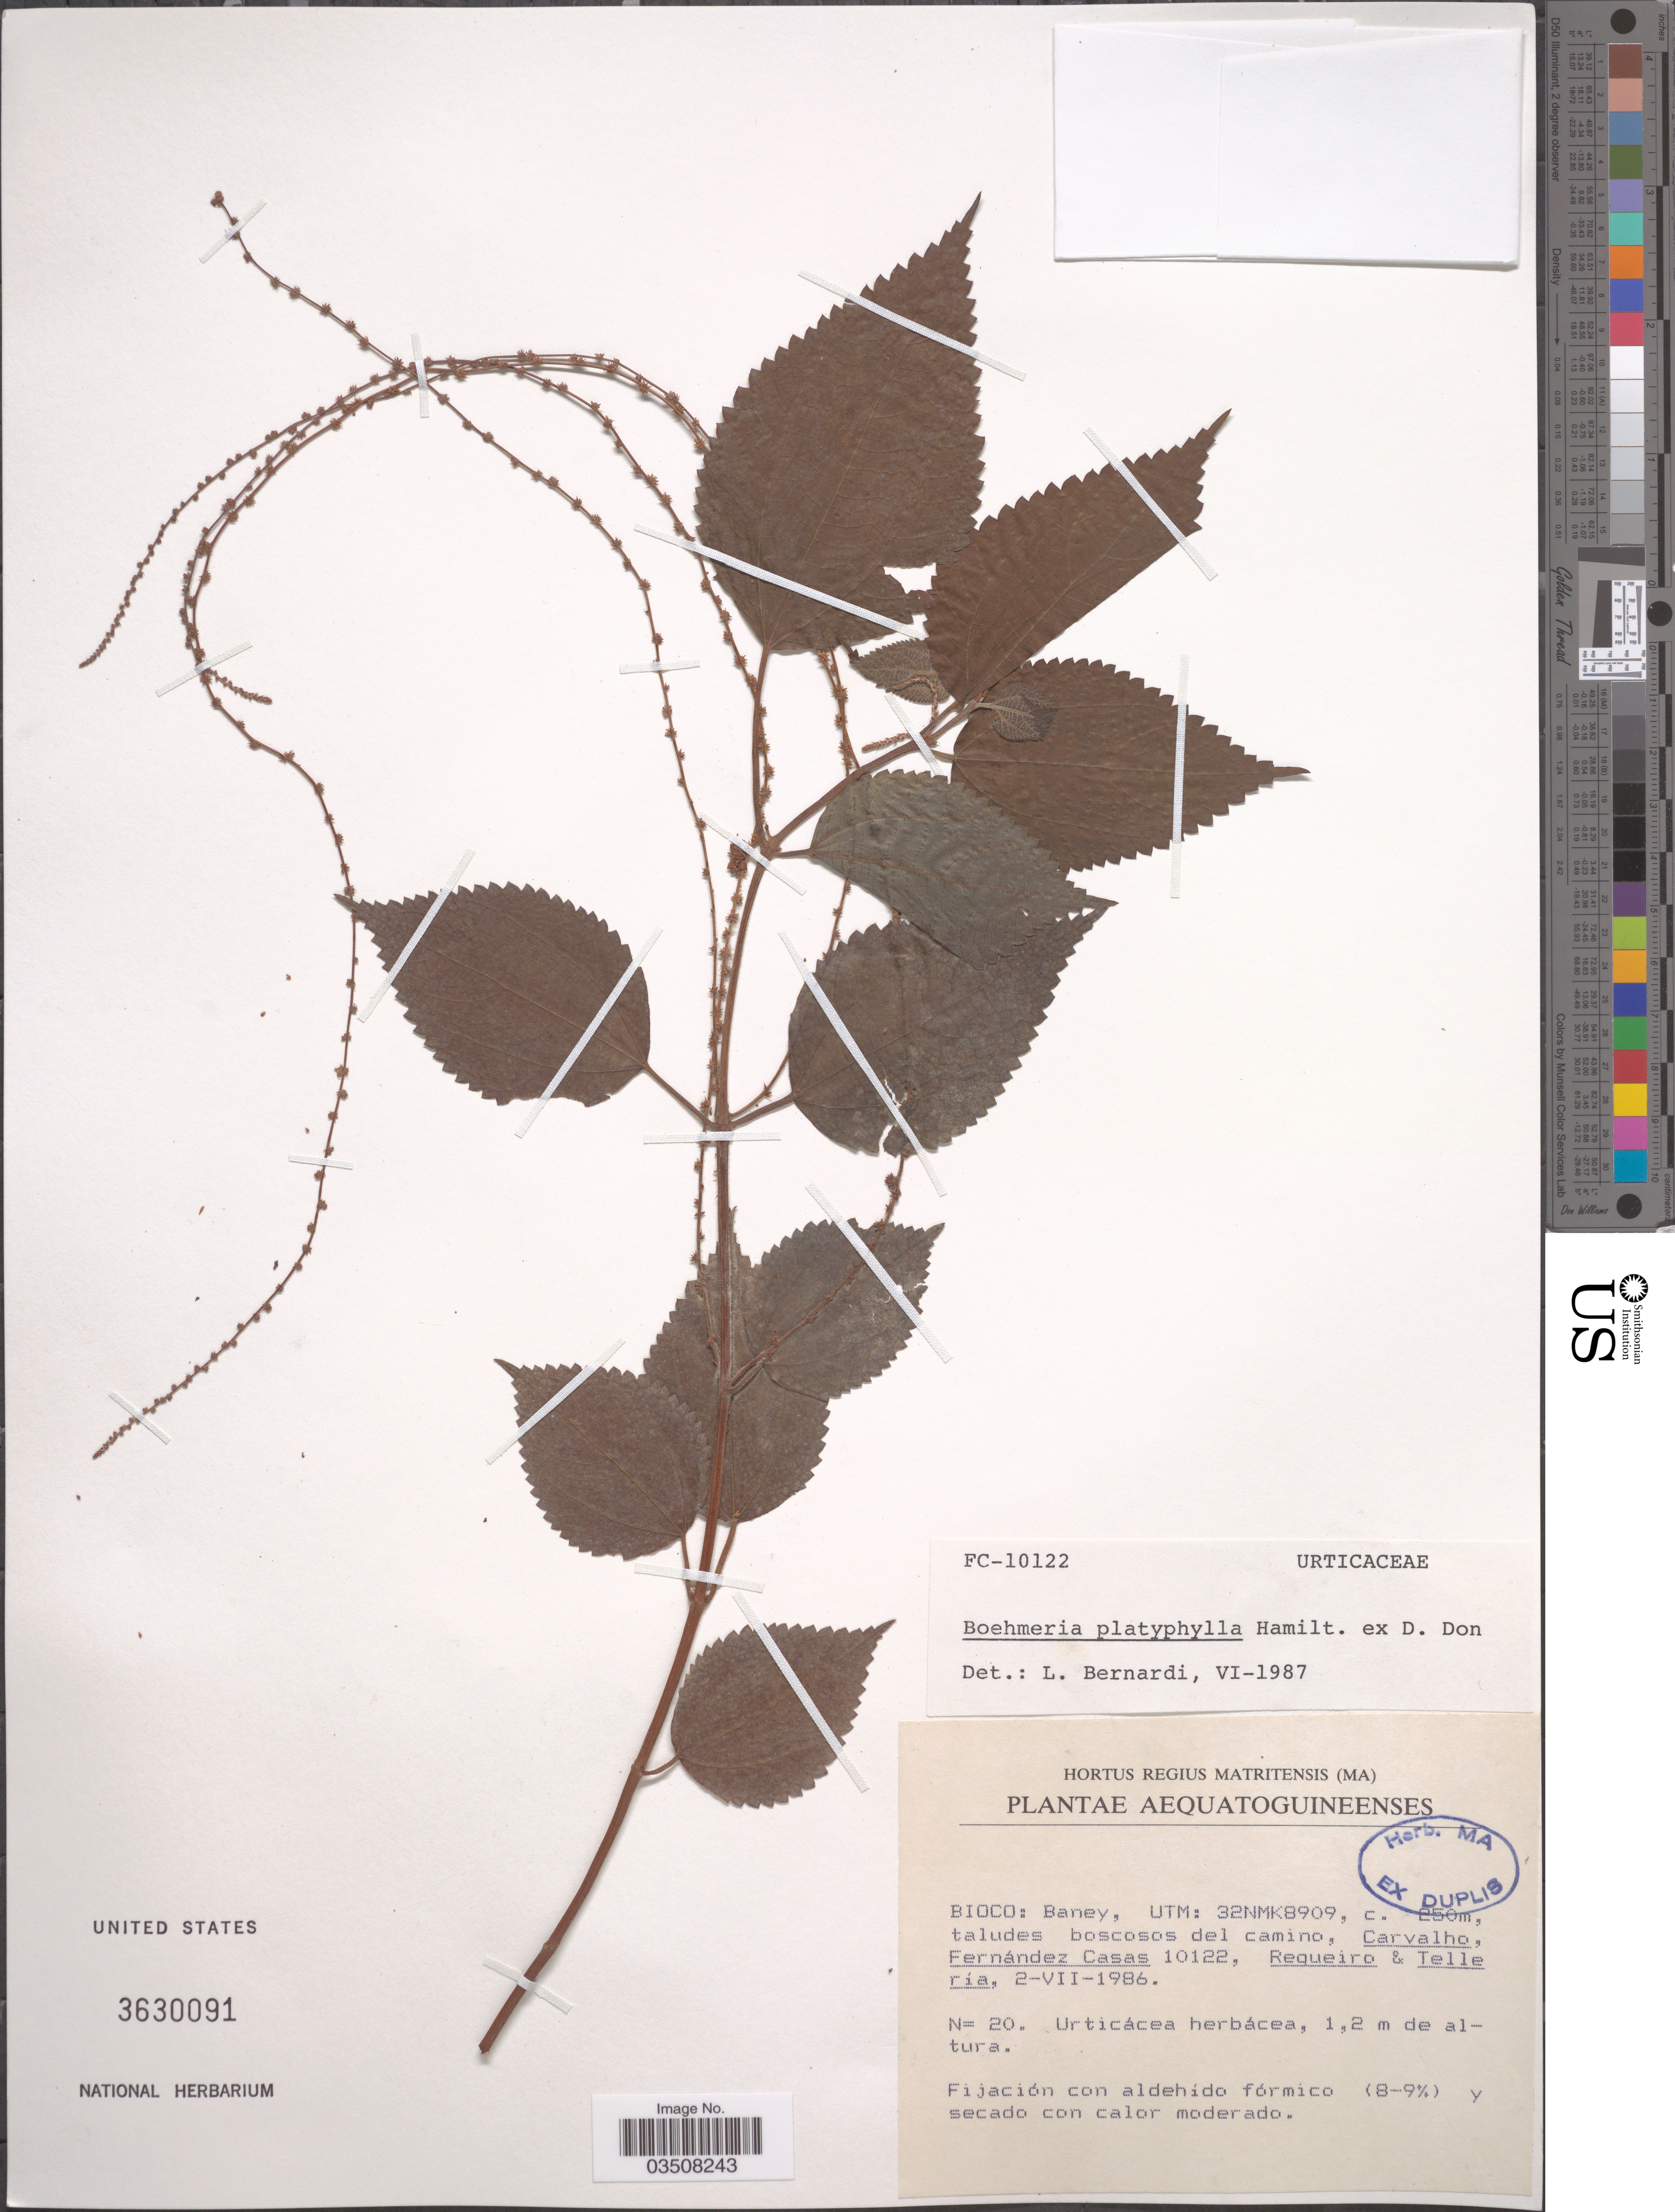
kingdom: Plantae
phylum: Tracheophyta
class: Magnoliopsida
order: Rosales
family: Urticaceae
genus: Boehmeria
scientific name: Boehmeria platyphylla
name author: G. Don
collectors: Carvalho, --, F. Casas, Requeiro, -- & -. Telleria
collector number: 10122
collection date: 1986-07-02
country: Equatorial Guinea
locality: Æquatoguineenses. Bioco: Baney, UTM: 32NMK8909.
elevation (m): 250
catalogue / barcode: US 3630091